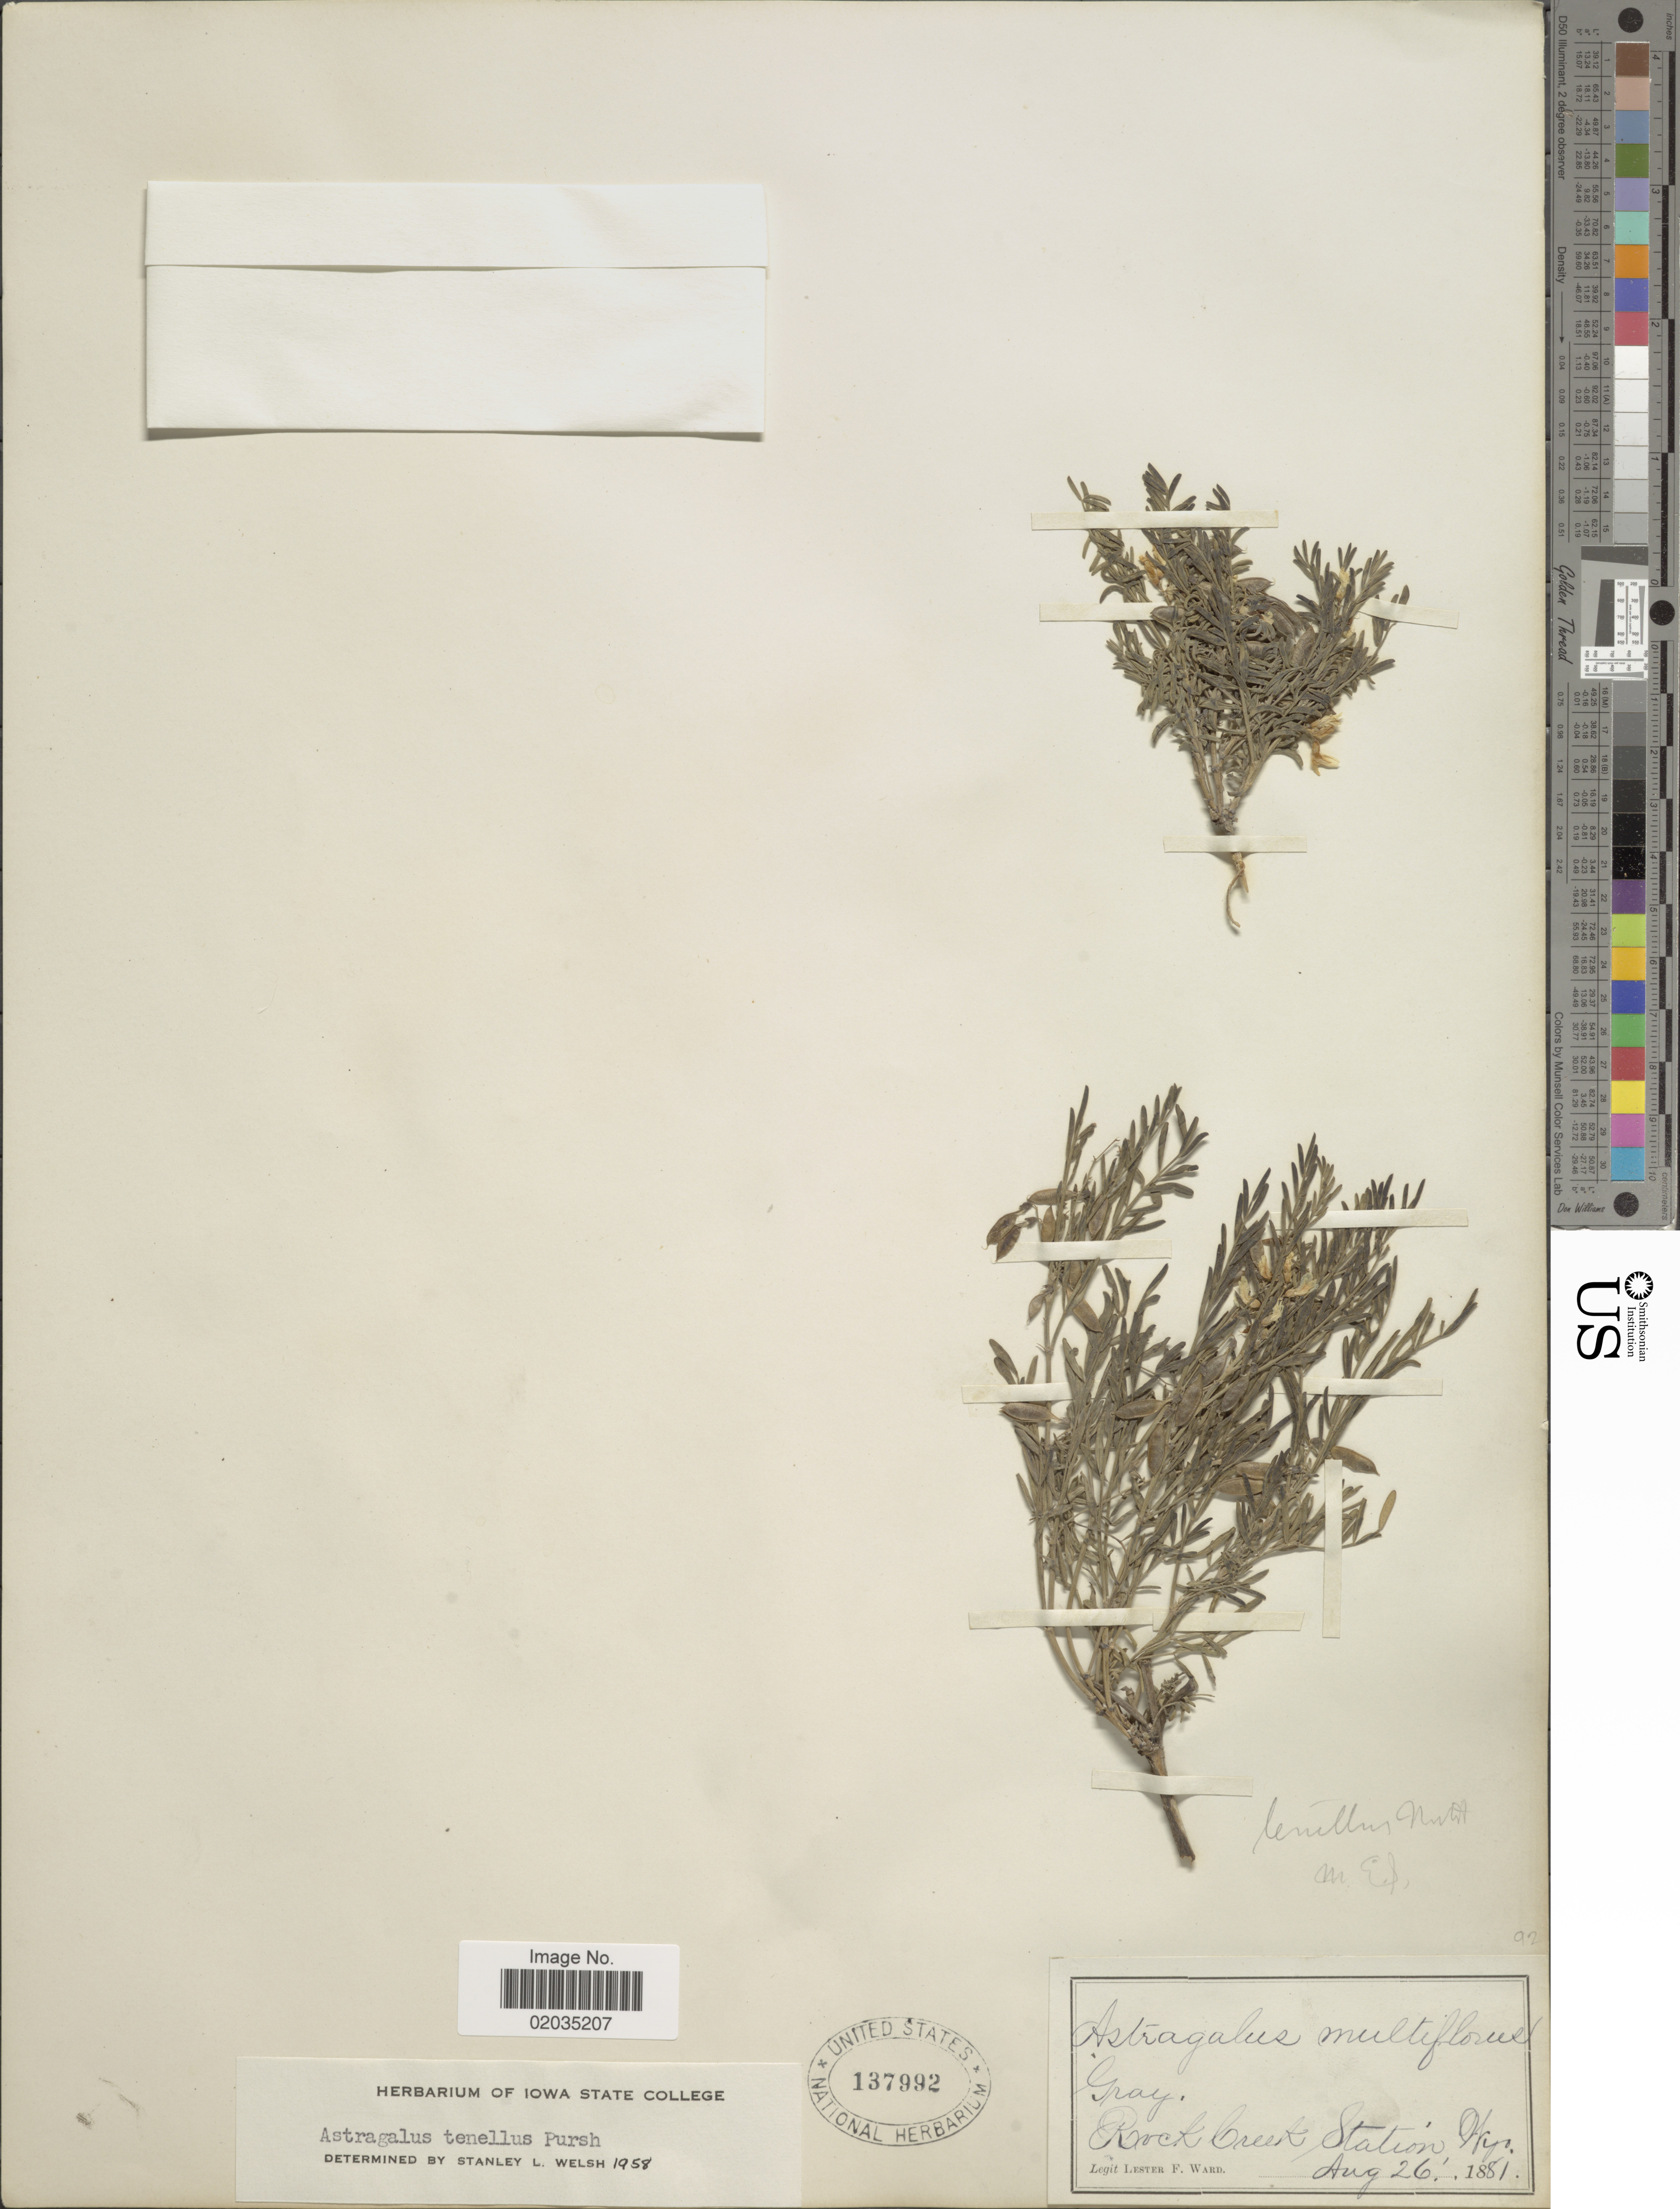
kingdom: Plantae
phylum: Tracheophyta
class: Magnoliopsida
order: Fabales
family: Fabaceae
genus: Astragalus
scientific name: Astragalus tenellus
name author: Pursh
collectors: L. F. Ward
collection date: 1881-08-26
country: United States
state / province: Wyoming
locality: Rock Creek Station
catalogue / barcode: US 137992